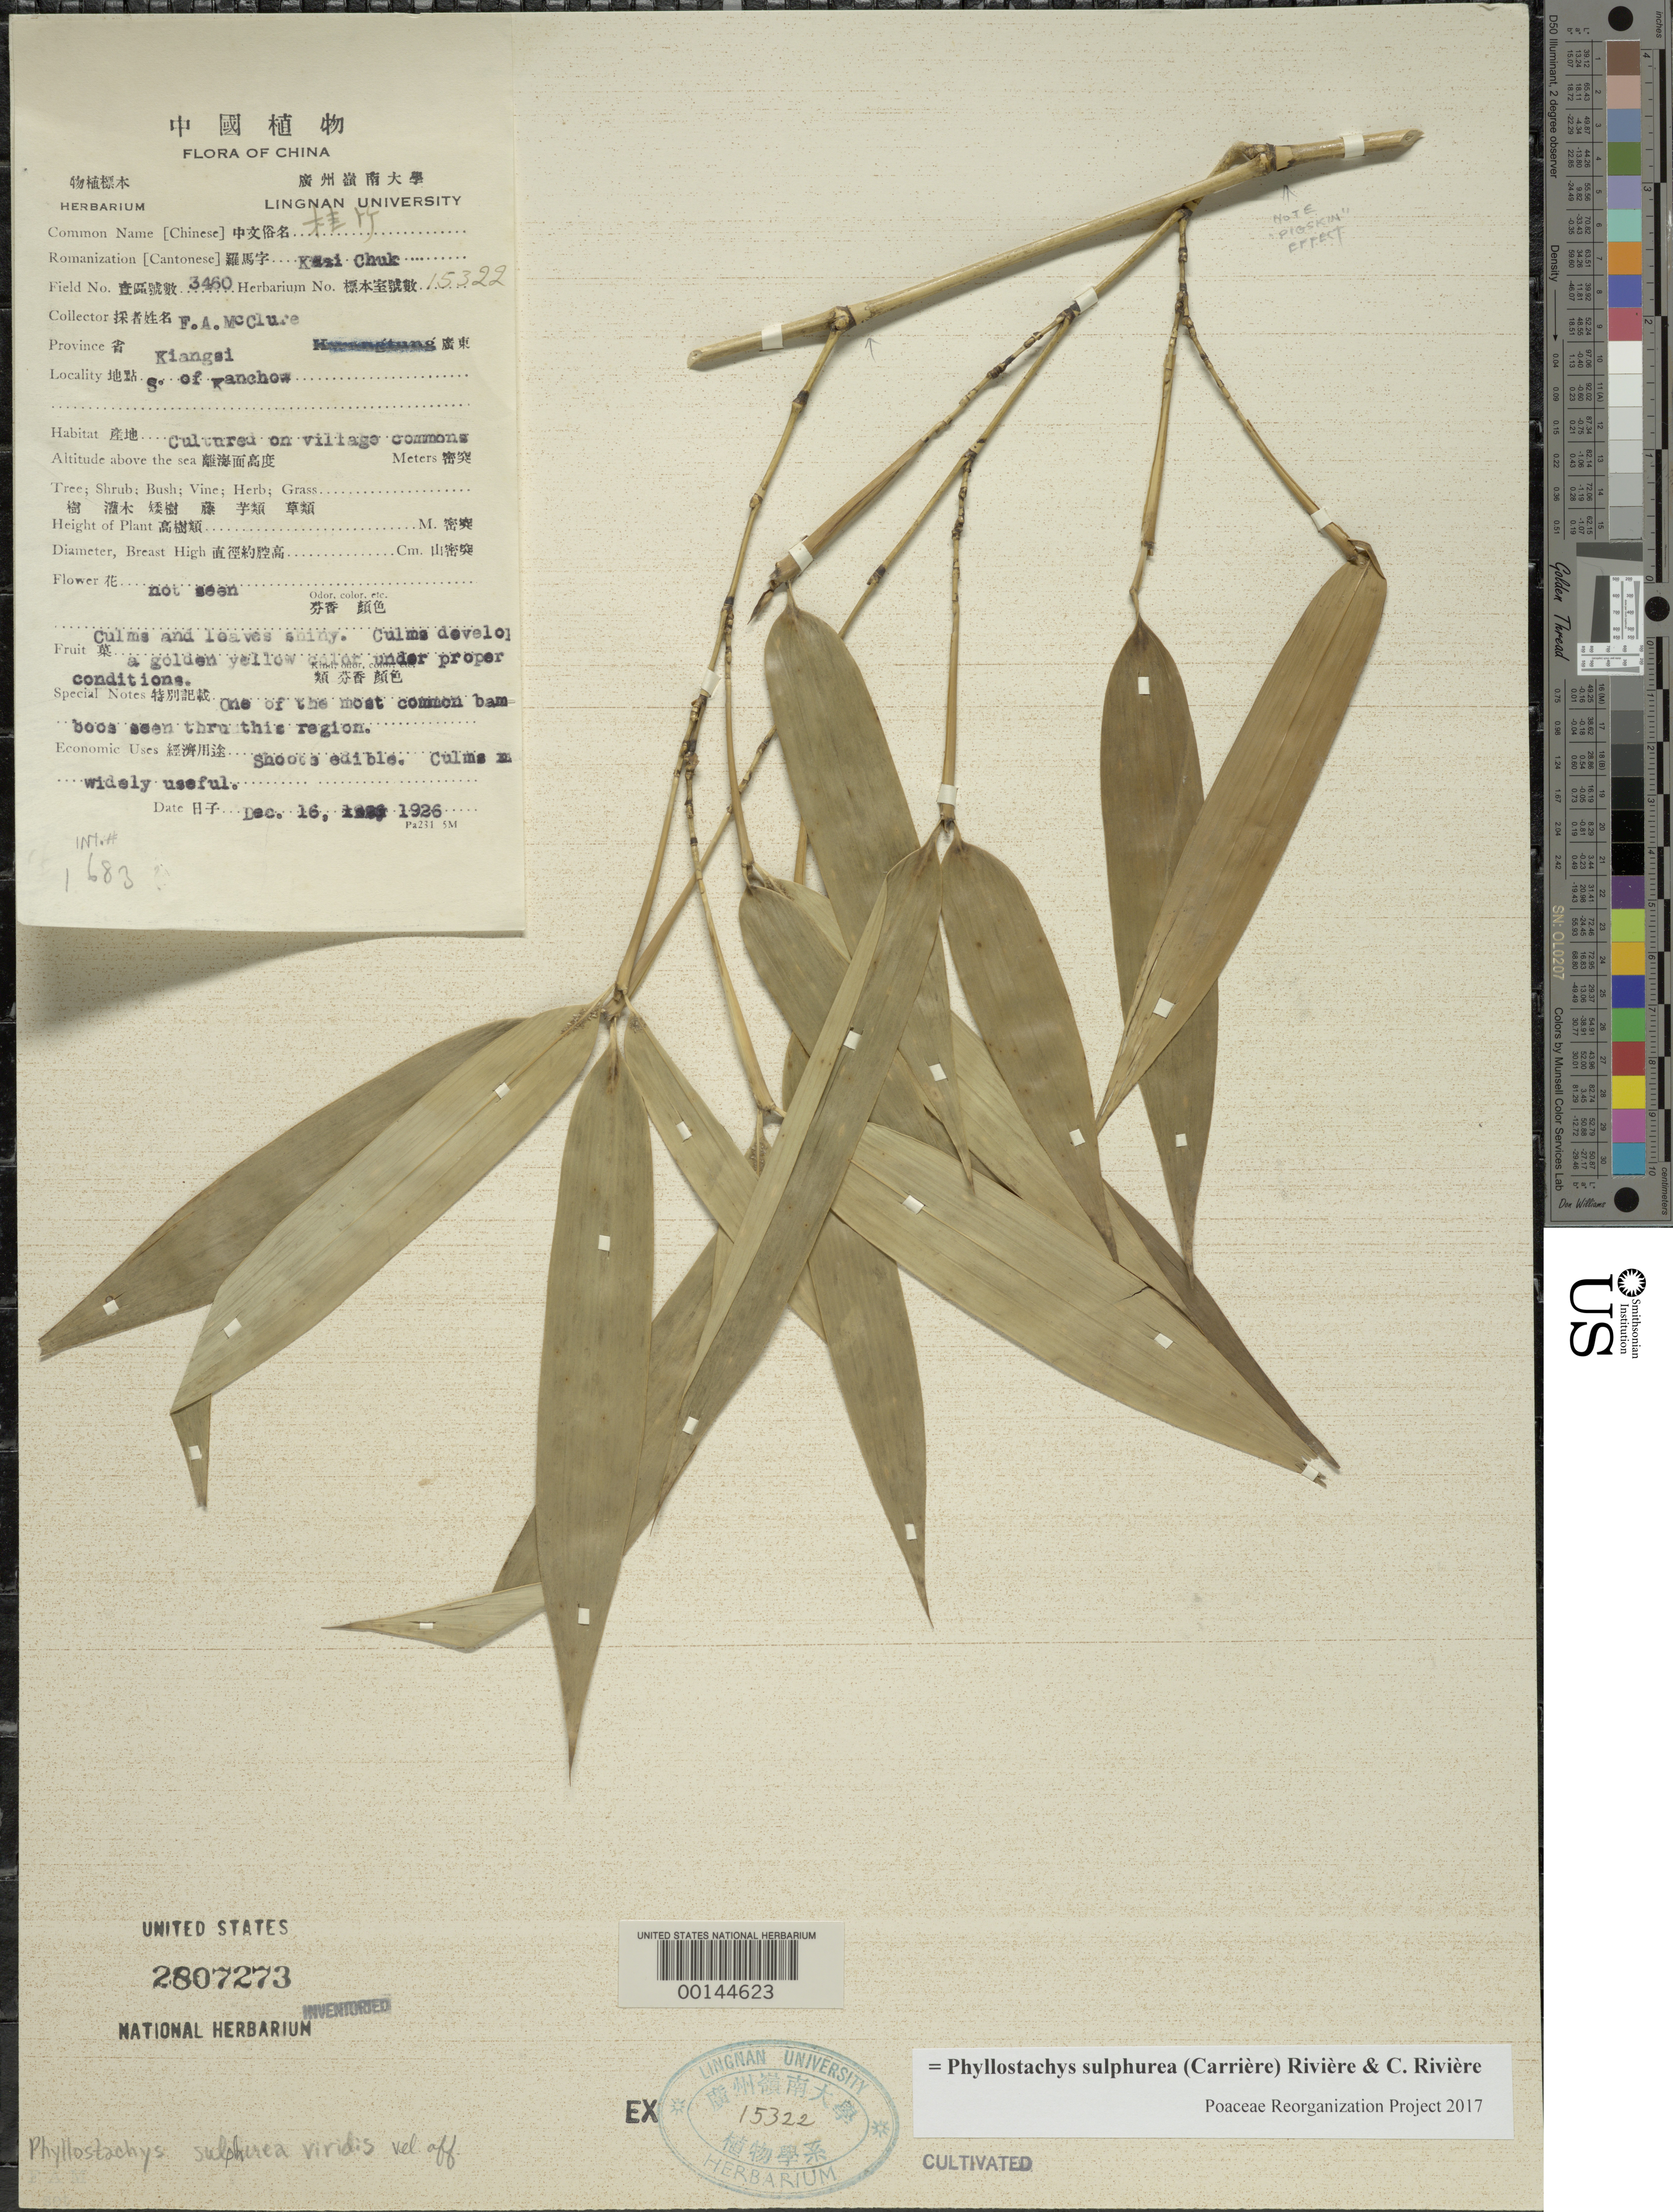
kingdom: Plantae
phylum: Tracheophyta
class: Liliopsida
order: Poales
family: Poaceae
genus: Phyllostachys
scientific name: Phyllostachys sulphurea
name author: (Carrière) Rivière & C. Rivière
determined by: Poaceae Reorganization Project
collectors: F. A. McClure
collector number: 3460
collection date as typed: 16 Dec 1926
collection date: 1926-12-16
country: China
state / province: Jiangxi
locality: Kanchow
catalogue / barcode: US 2807273